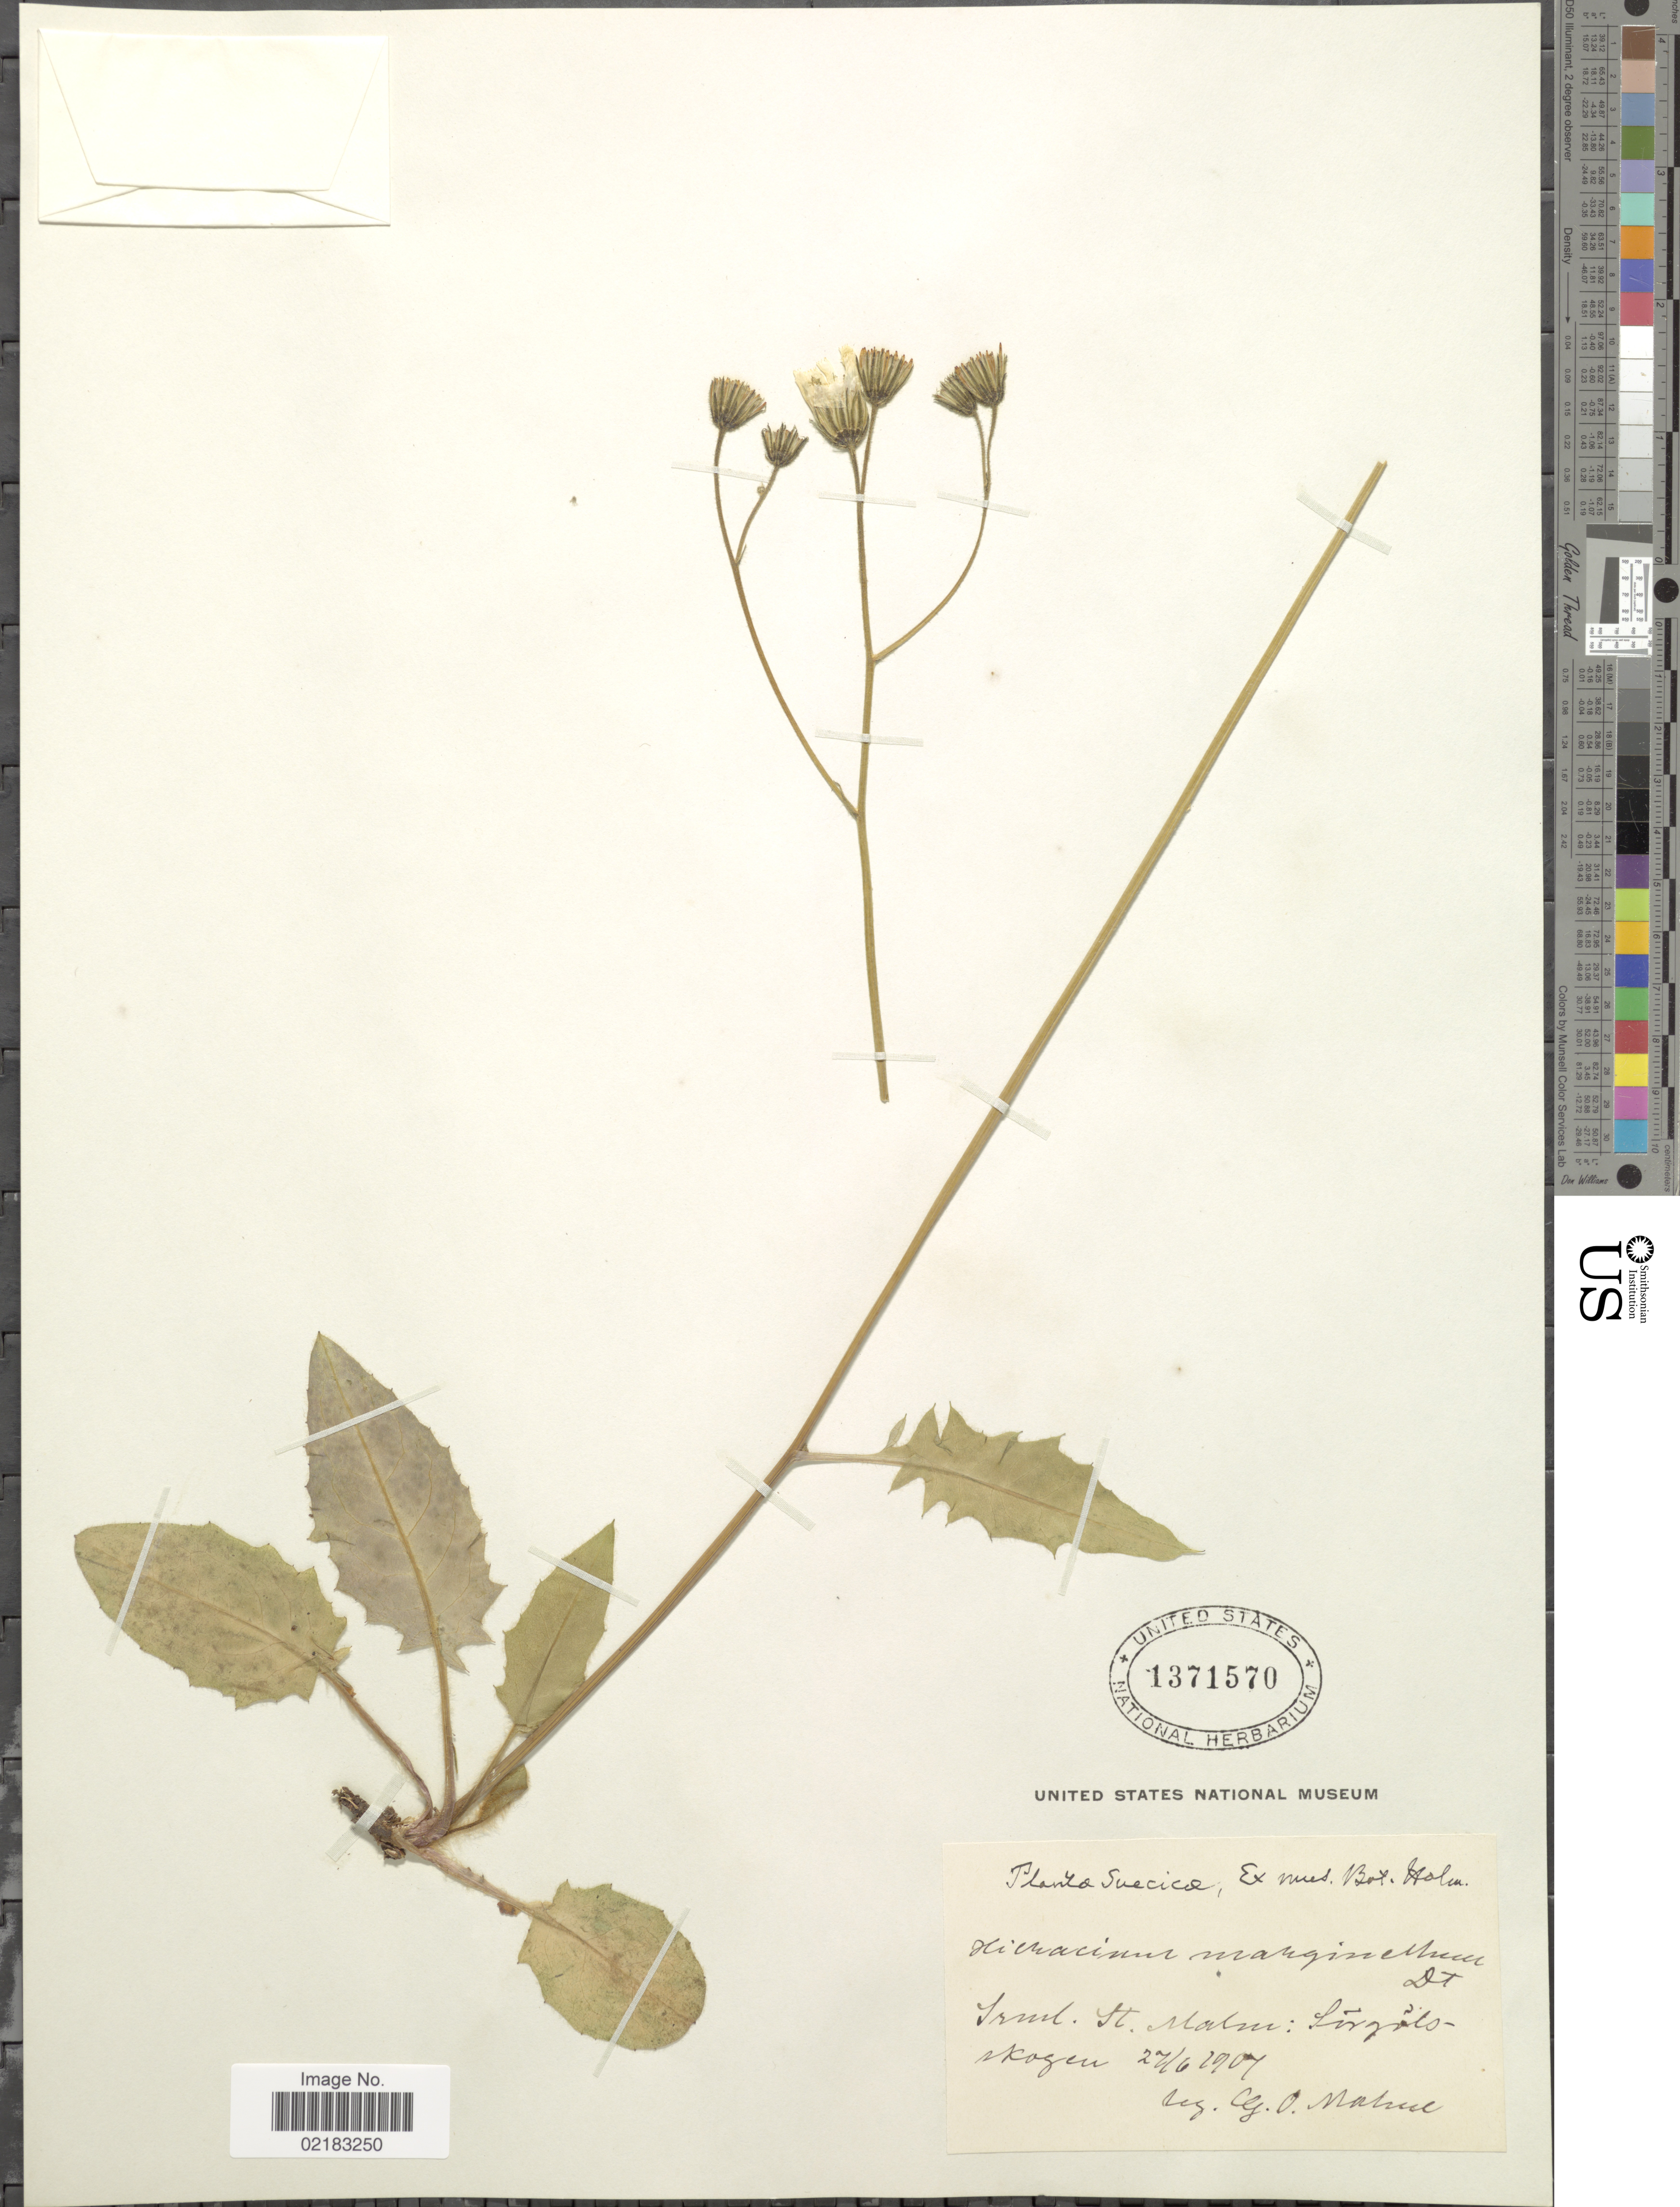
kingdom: Plantae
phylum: Tracheophyta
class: Magnoliopsida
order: Asterales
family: Asteraceae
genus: Hieracium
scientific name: Hieracium marginellum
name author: Dahlst. ex Dahlst.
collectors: G. O. A. Malme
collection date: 1907-06-27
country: Sweden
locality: Srml. St. Malm: Lorgots skogen [interpreted]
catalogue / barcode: US 1371570